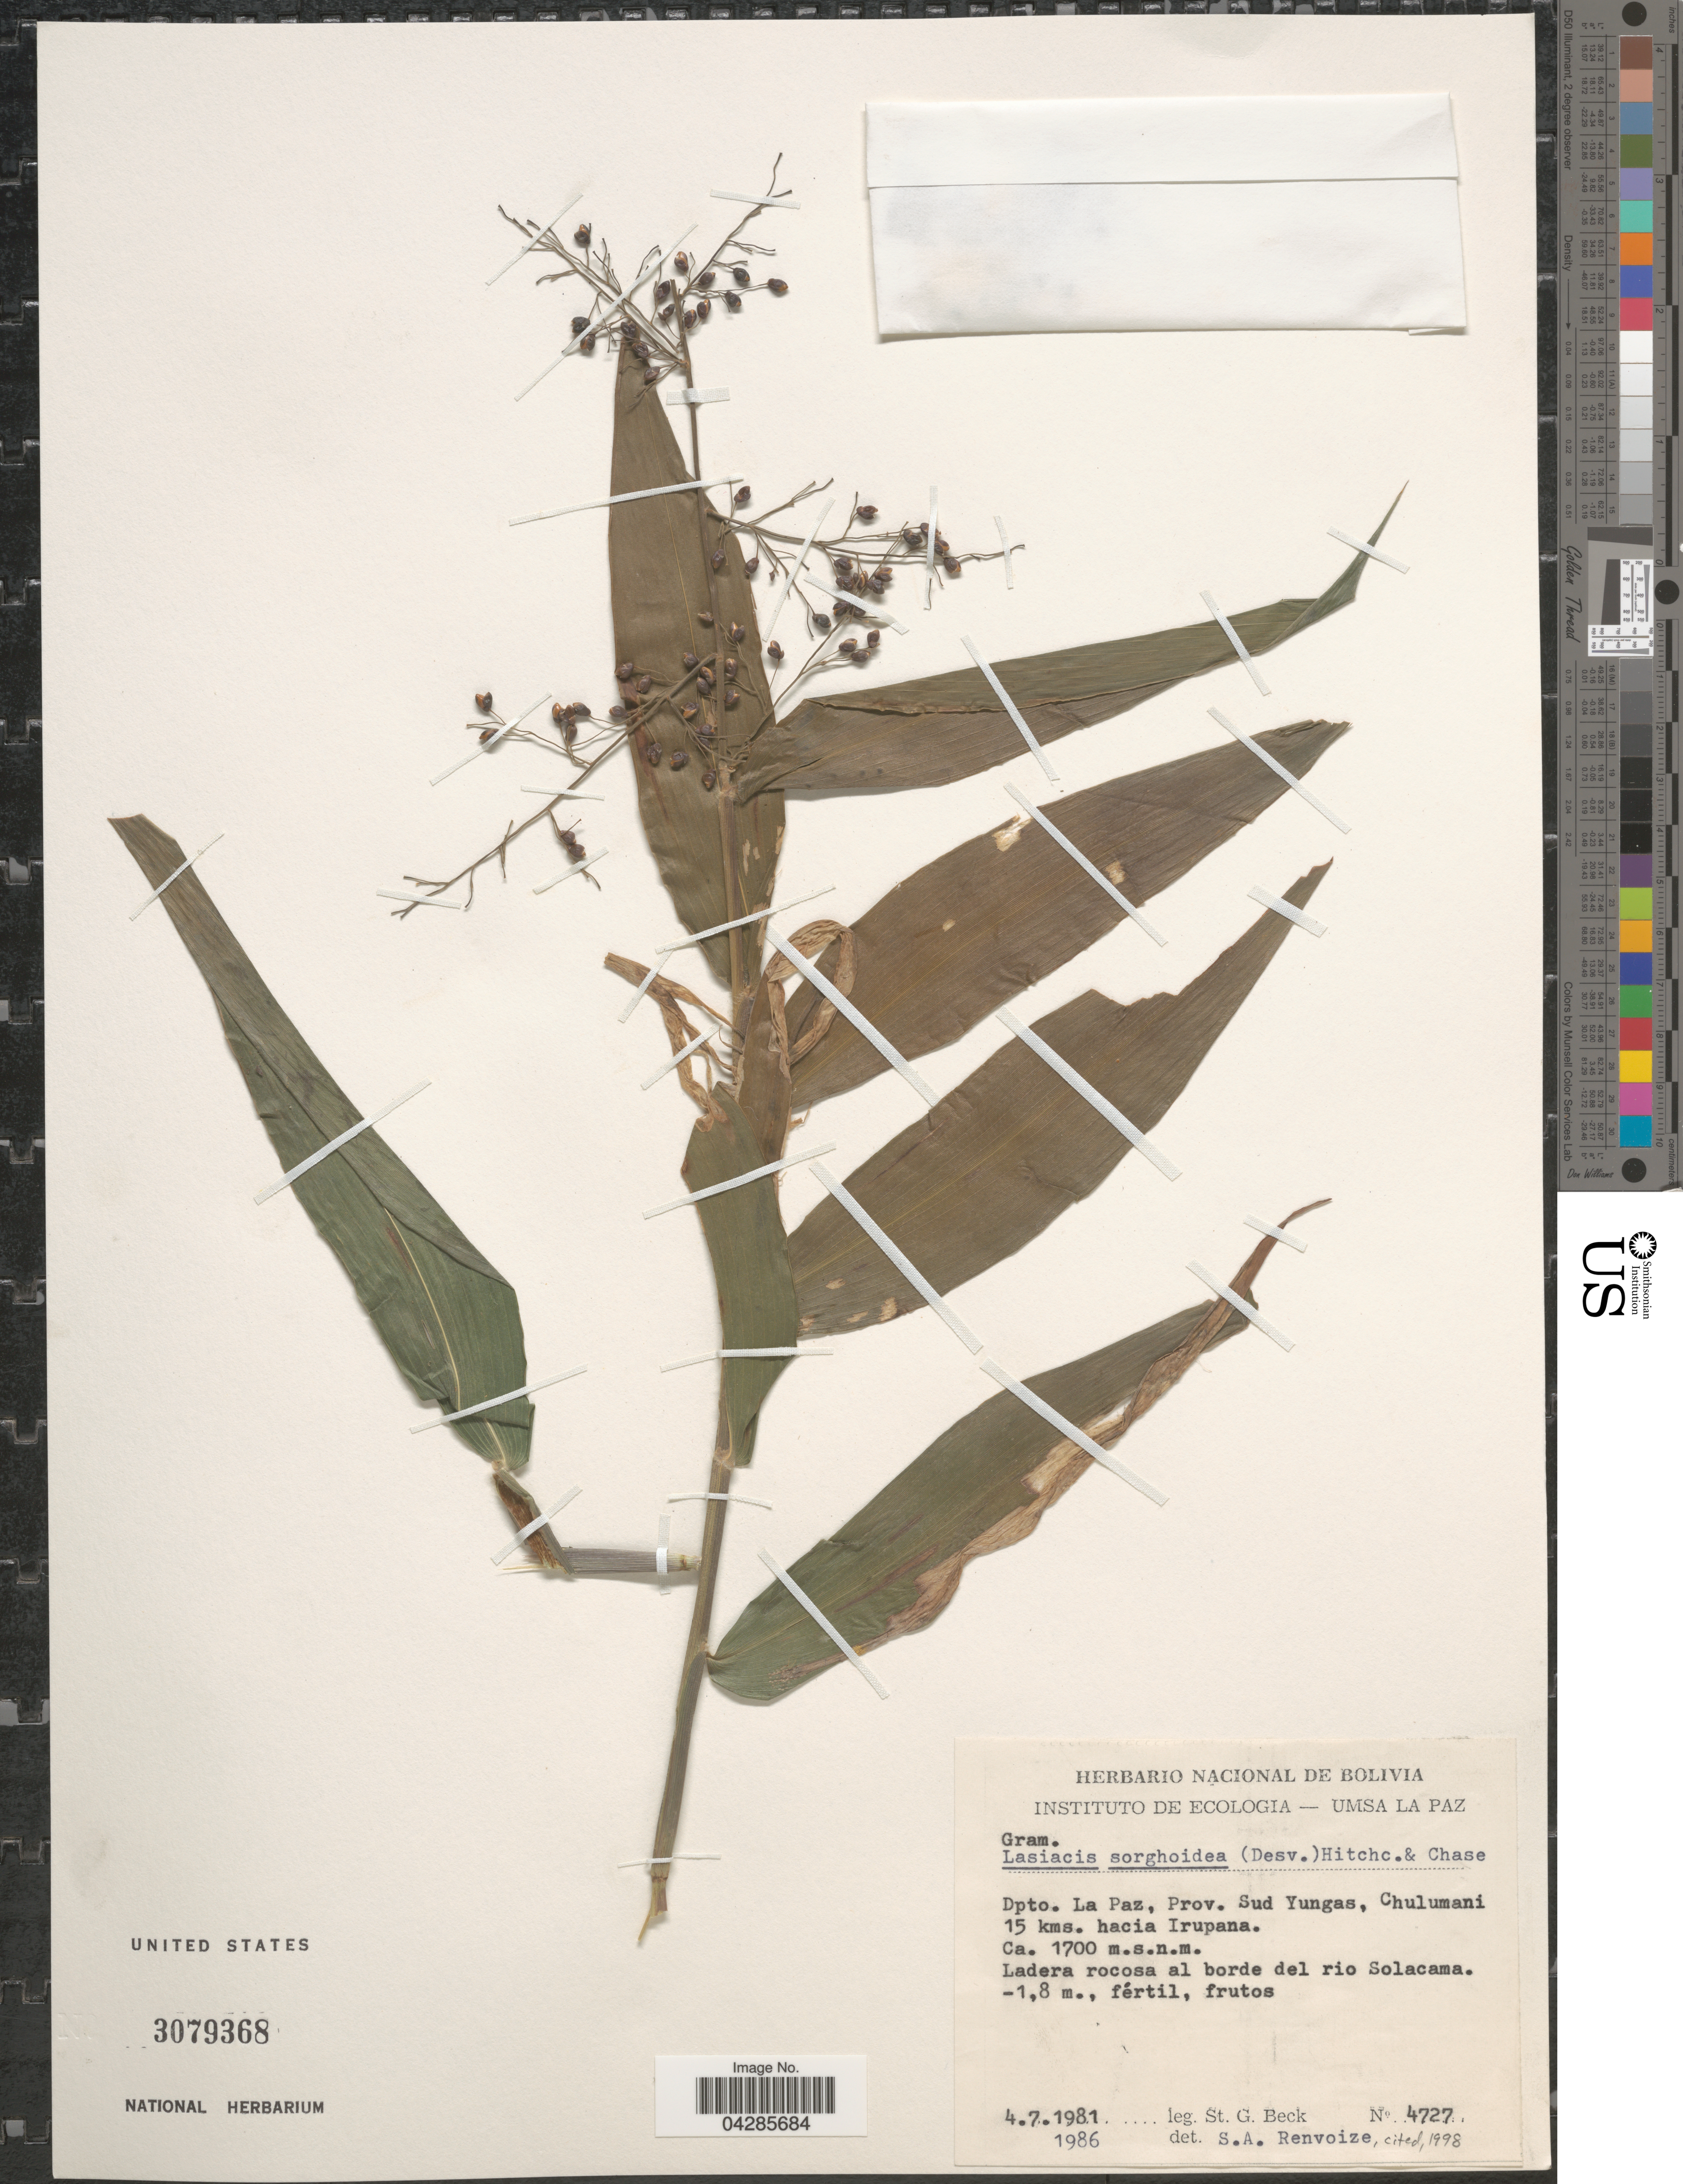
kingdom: Plantae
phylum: Tracheophyta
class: Liliopsida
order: Poales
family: Poaceae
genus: Lasiacis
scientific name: Lasiacis sorghoidea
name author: (Desv. ex Ham.) Hitchc. & Chase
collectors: S. G. Beck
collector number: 4727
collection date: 1981-07-04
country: Bolivia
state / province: La Paz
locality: Dpto. La Paz, Prov. Sud Yungas, Chulumani 15 kms. hacia Irupana. Ladera rocosa al borde del rio Solacama.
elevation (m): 1700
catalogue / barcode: US 3079368